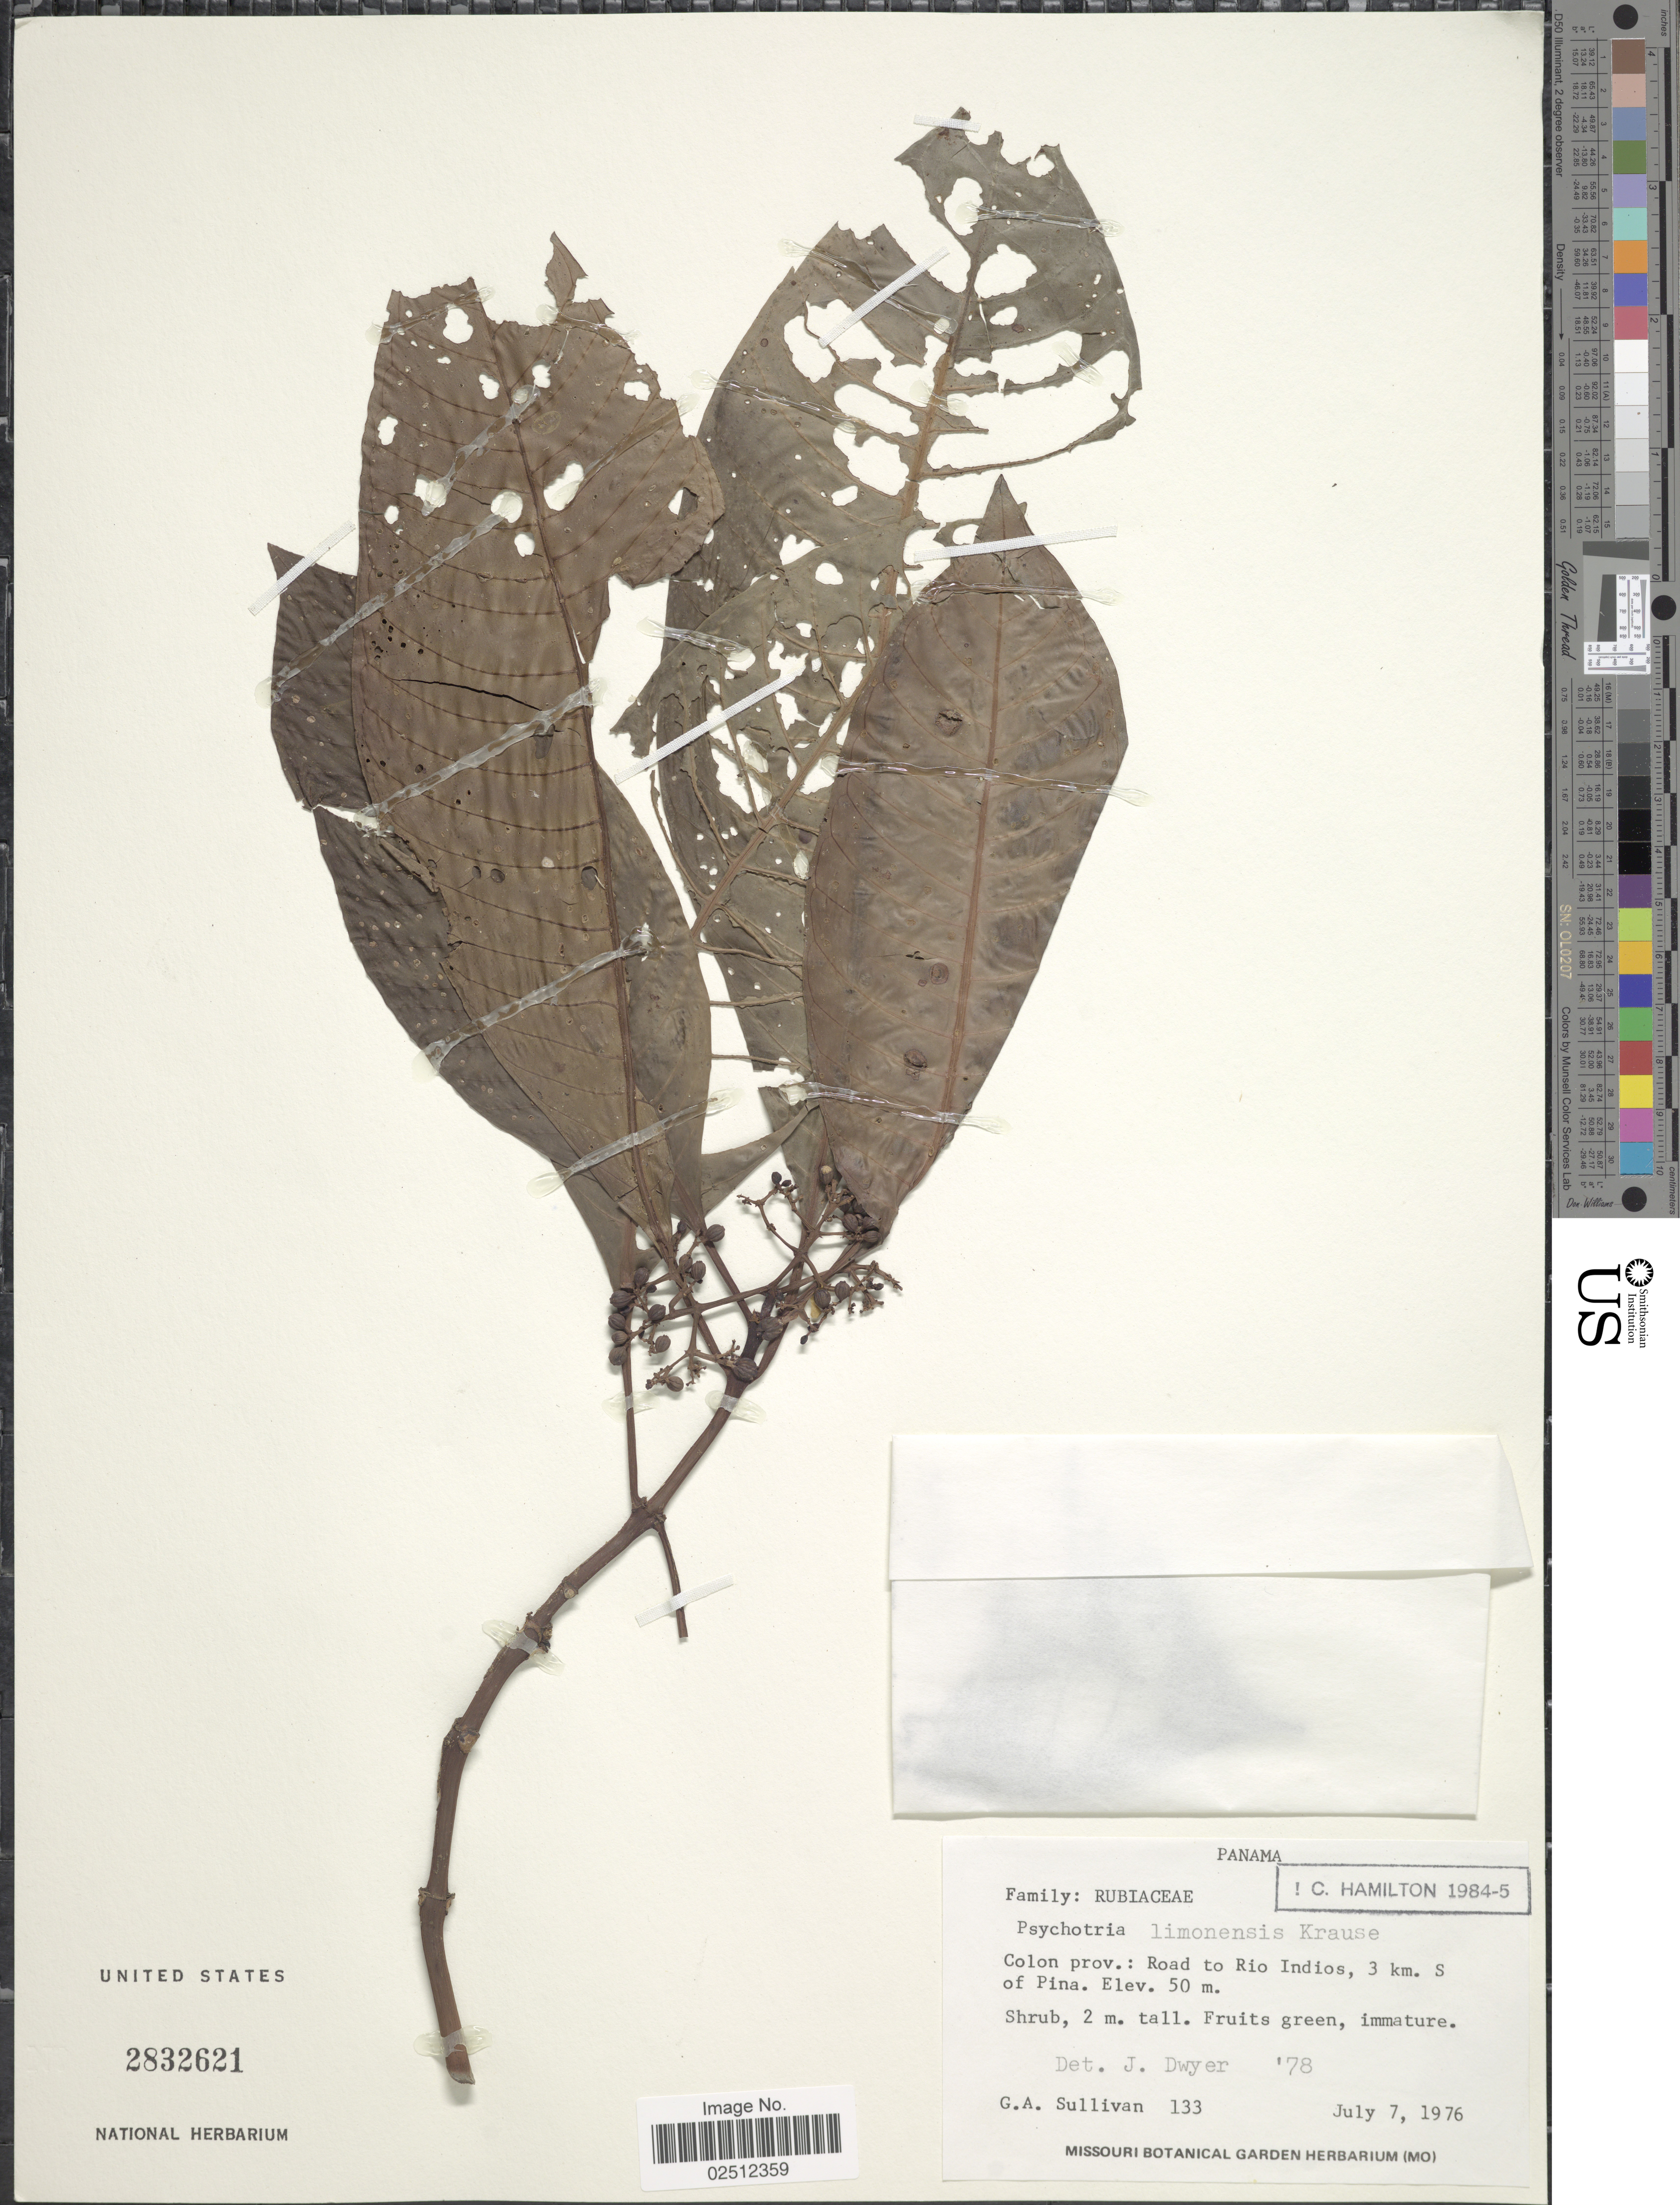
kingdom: Plantae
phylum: Tracheophyta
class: Magnoliopsida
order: Gentianales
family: Rubiaceae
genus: Psychotria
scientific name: Psychotria limonensis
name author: K. Krause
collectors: G. Sullivan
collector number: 133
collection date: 1976-07-07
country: Panama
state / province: Colón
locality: Road to Rio Indios, 3 km S of Pona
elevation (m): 50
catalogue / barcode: US 2832621